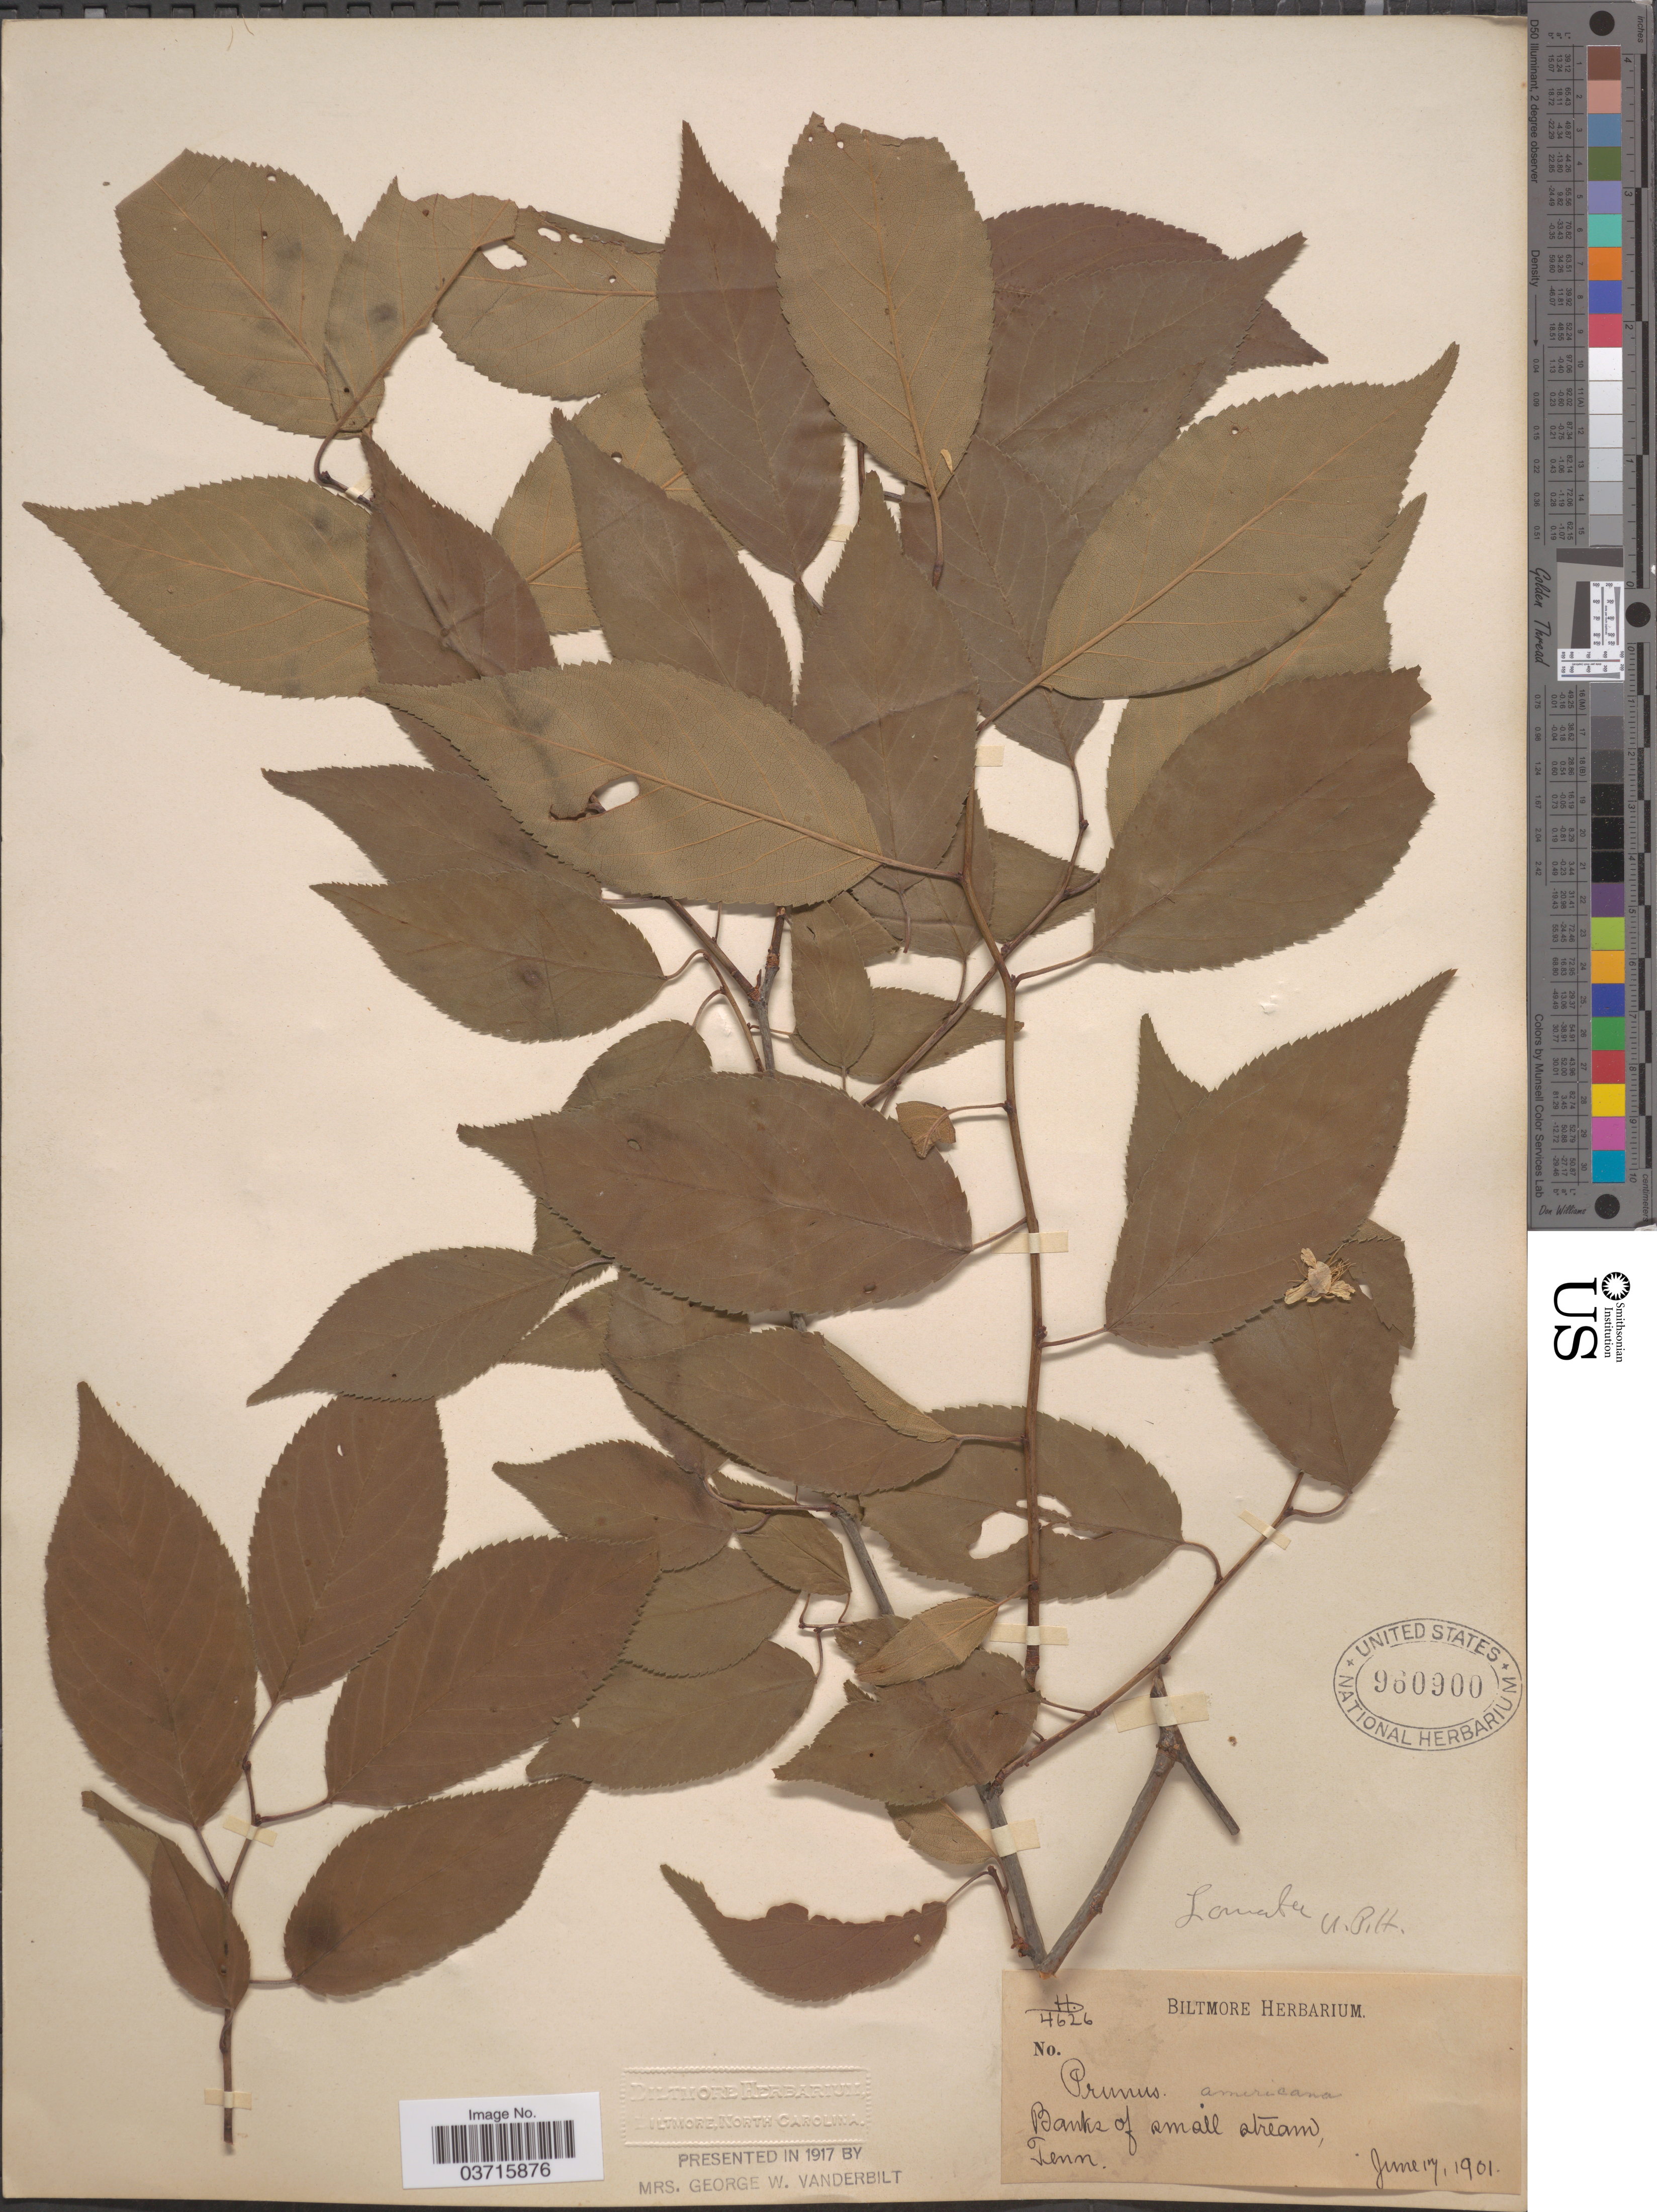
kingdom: Plantae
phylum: Tracheophyta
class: Magnoliopsida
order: Rosales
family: Rosaceae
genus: Prunus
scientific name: Prunus lanata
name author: (Sudw.) Mack. & Bush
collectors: ex herb. Biltmore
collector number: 4626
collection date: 1901-06-17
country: United States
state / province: Tennessee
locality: Banks of small stream.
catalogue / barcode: US 960900